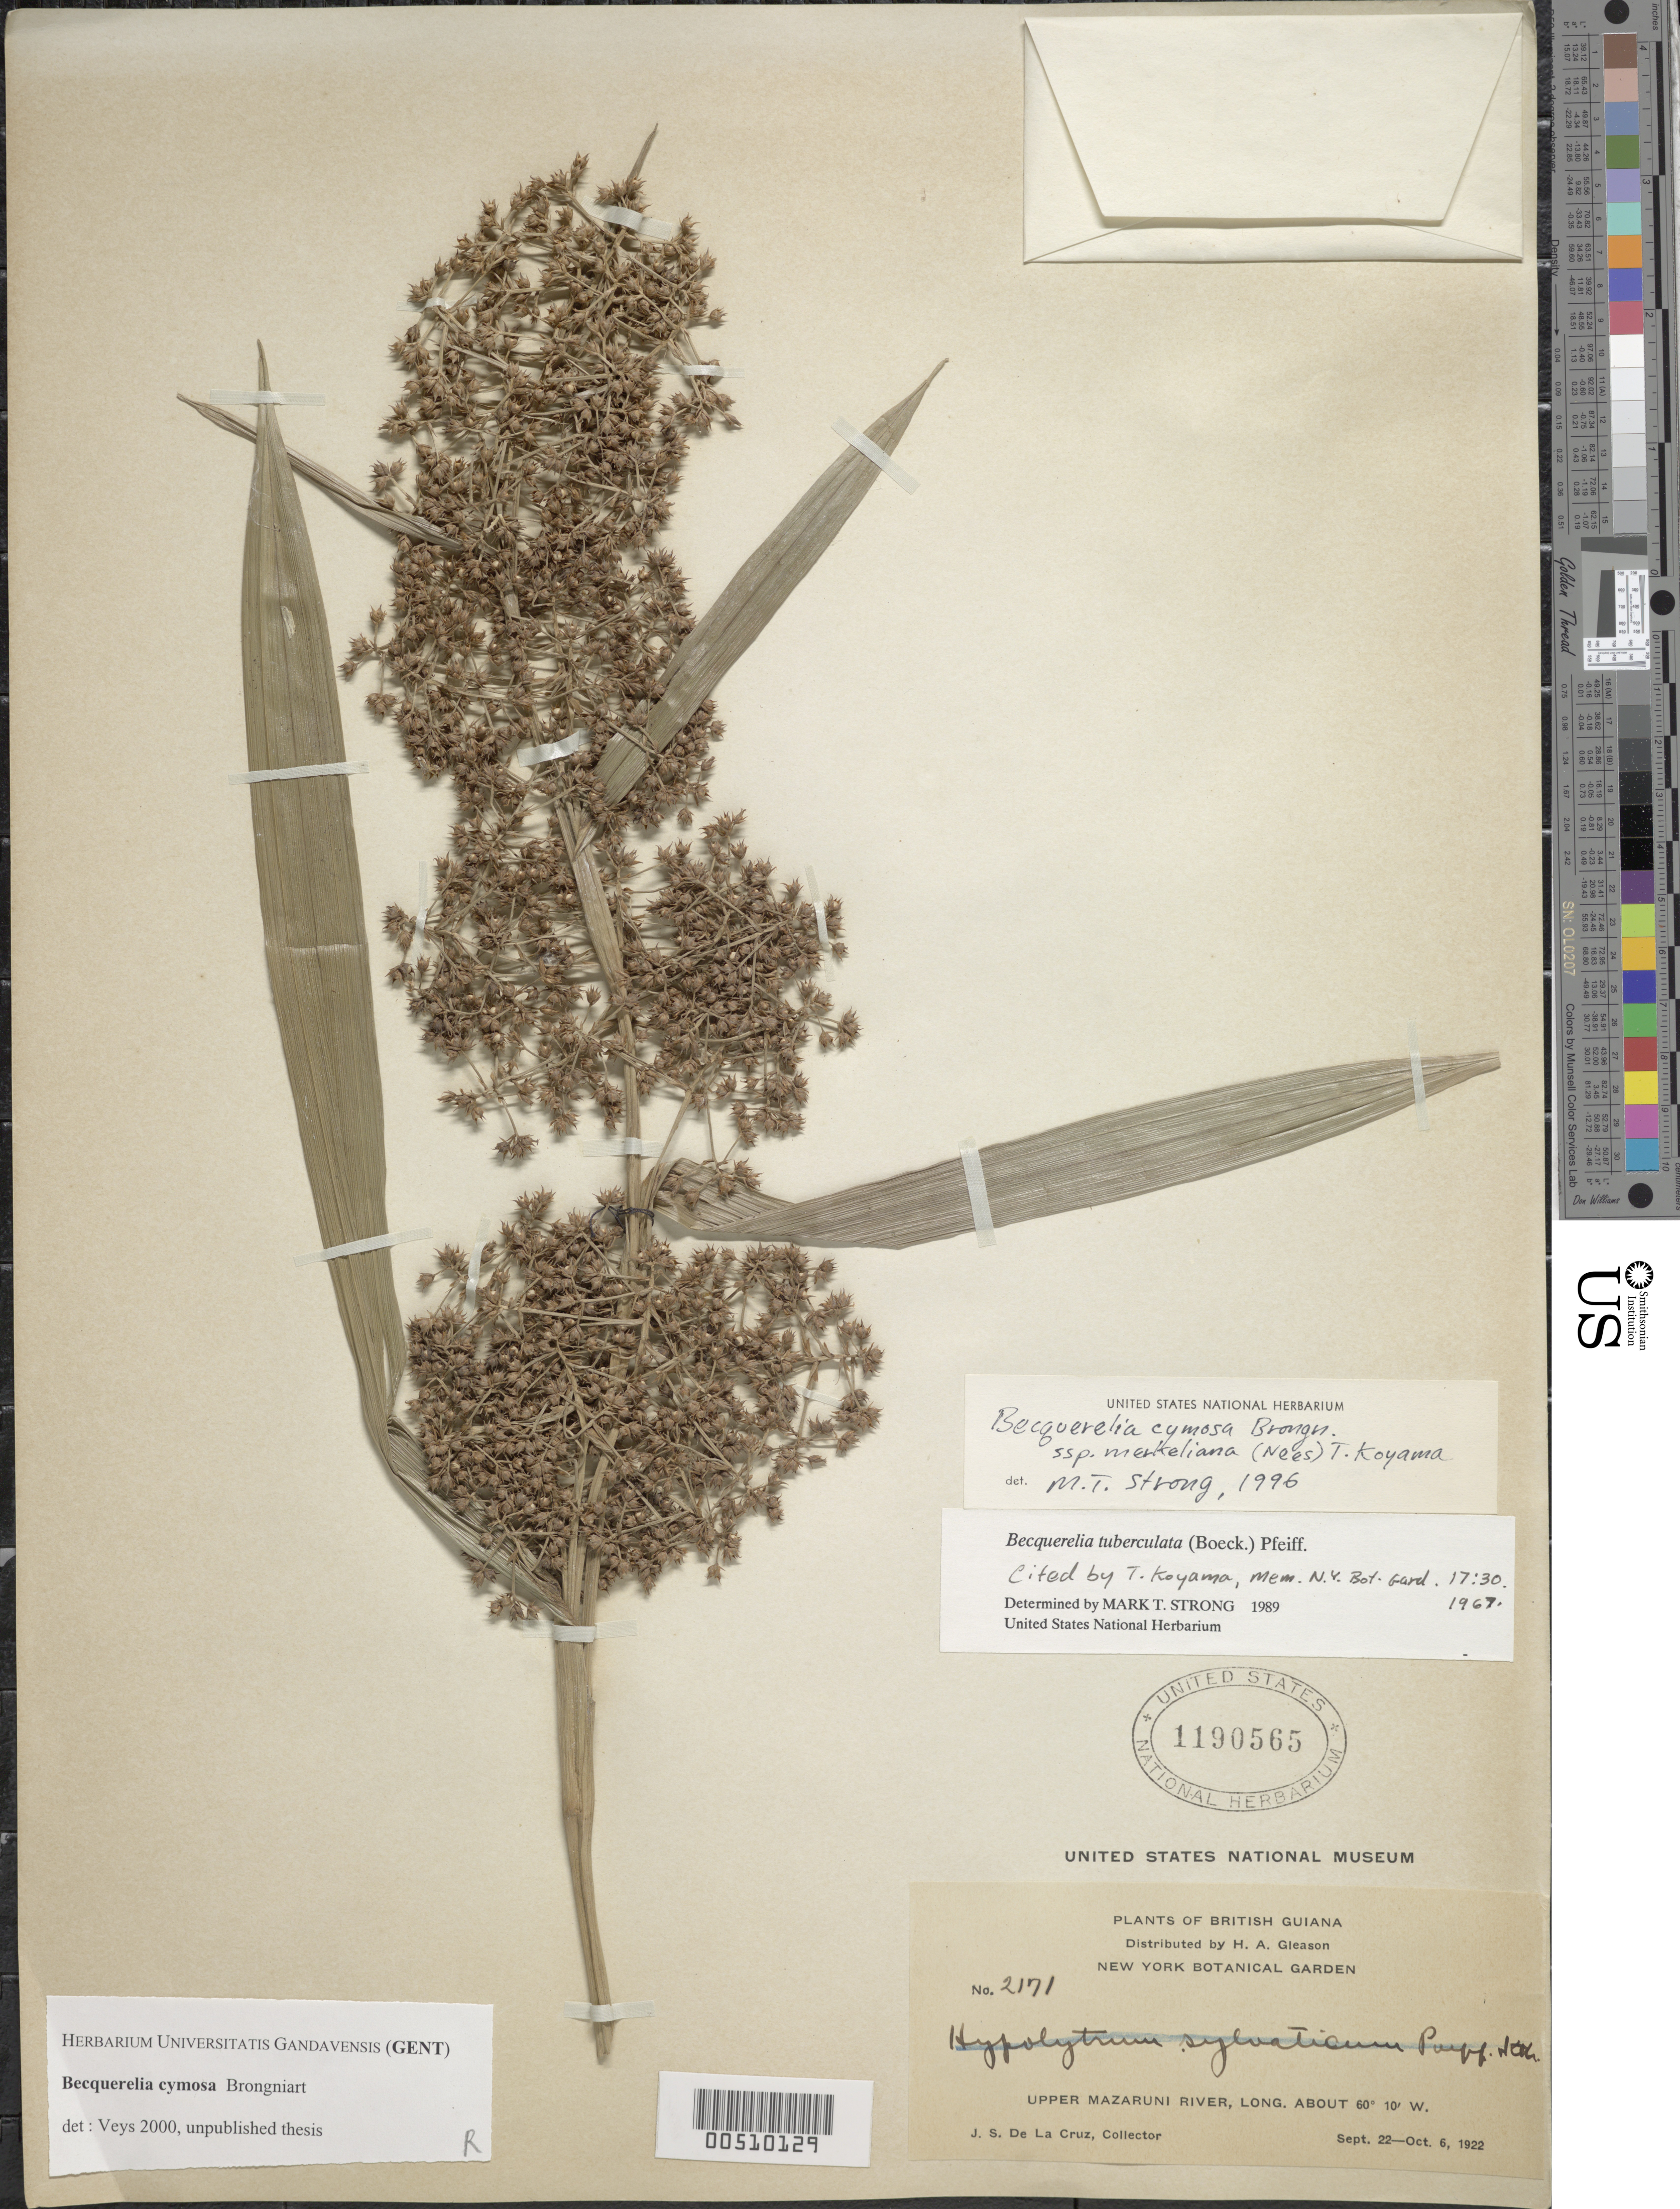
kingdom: Plantae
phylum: Tracheophyta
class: Liliopsida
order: Poales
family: Cyperaceae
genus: Becquerelia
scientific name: Becquerelia cymosa subsp. merkeliana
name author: (Nees) T. Koyama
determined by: Strong, M. T., (US), Smithsonian Institution - National Museum of Natural History (UNITED STATES)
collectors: J. S. de la Cruz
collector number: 2171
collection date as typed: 22 Sep 1922 to 06 Oct 1922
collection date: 1922-09-22/1922-10-06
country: Guyana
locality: Upper Mazaruni River.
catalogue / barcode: US 1190565